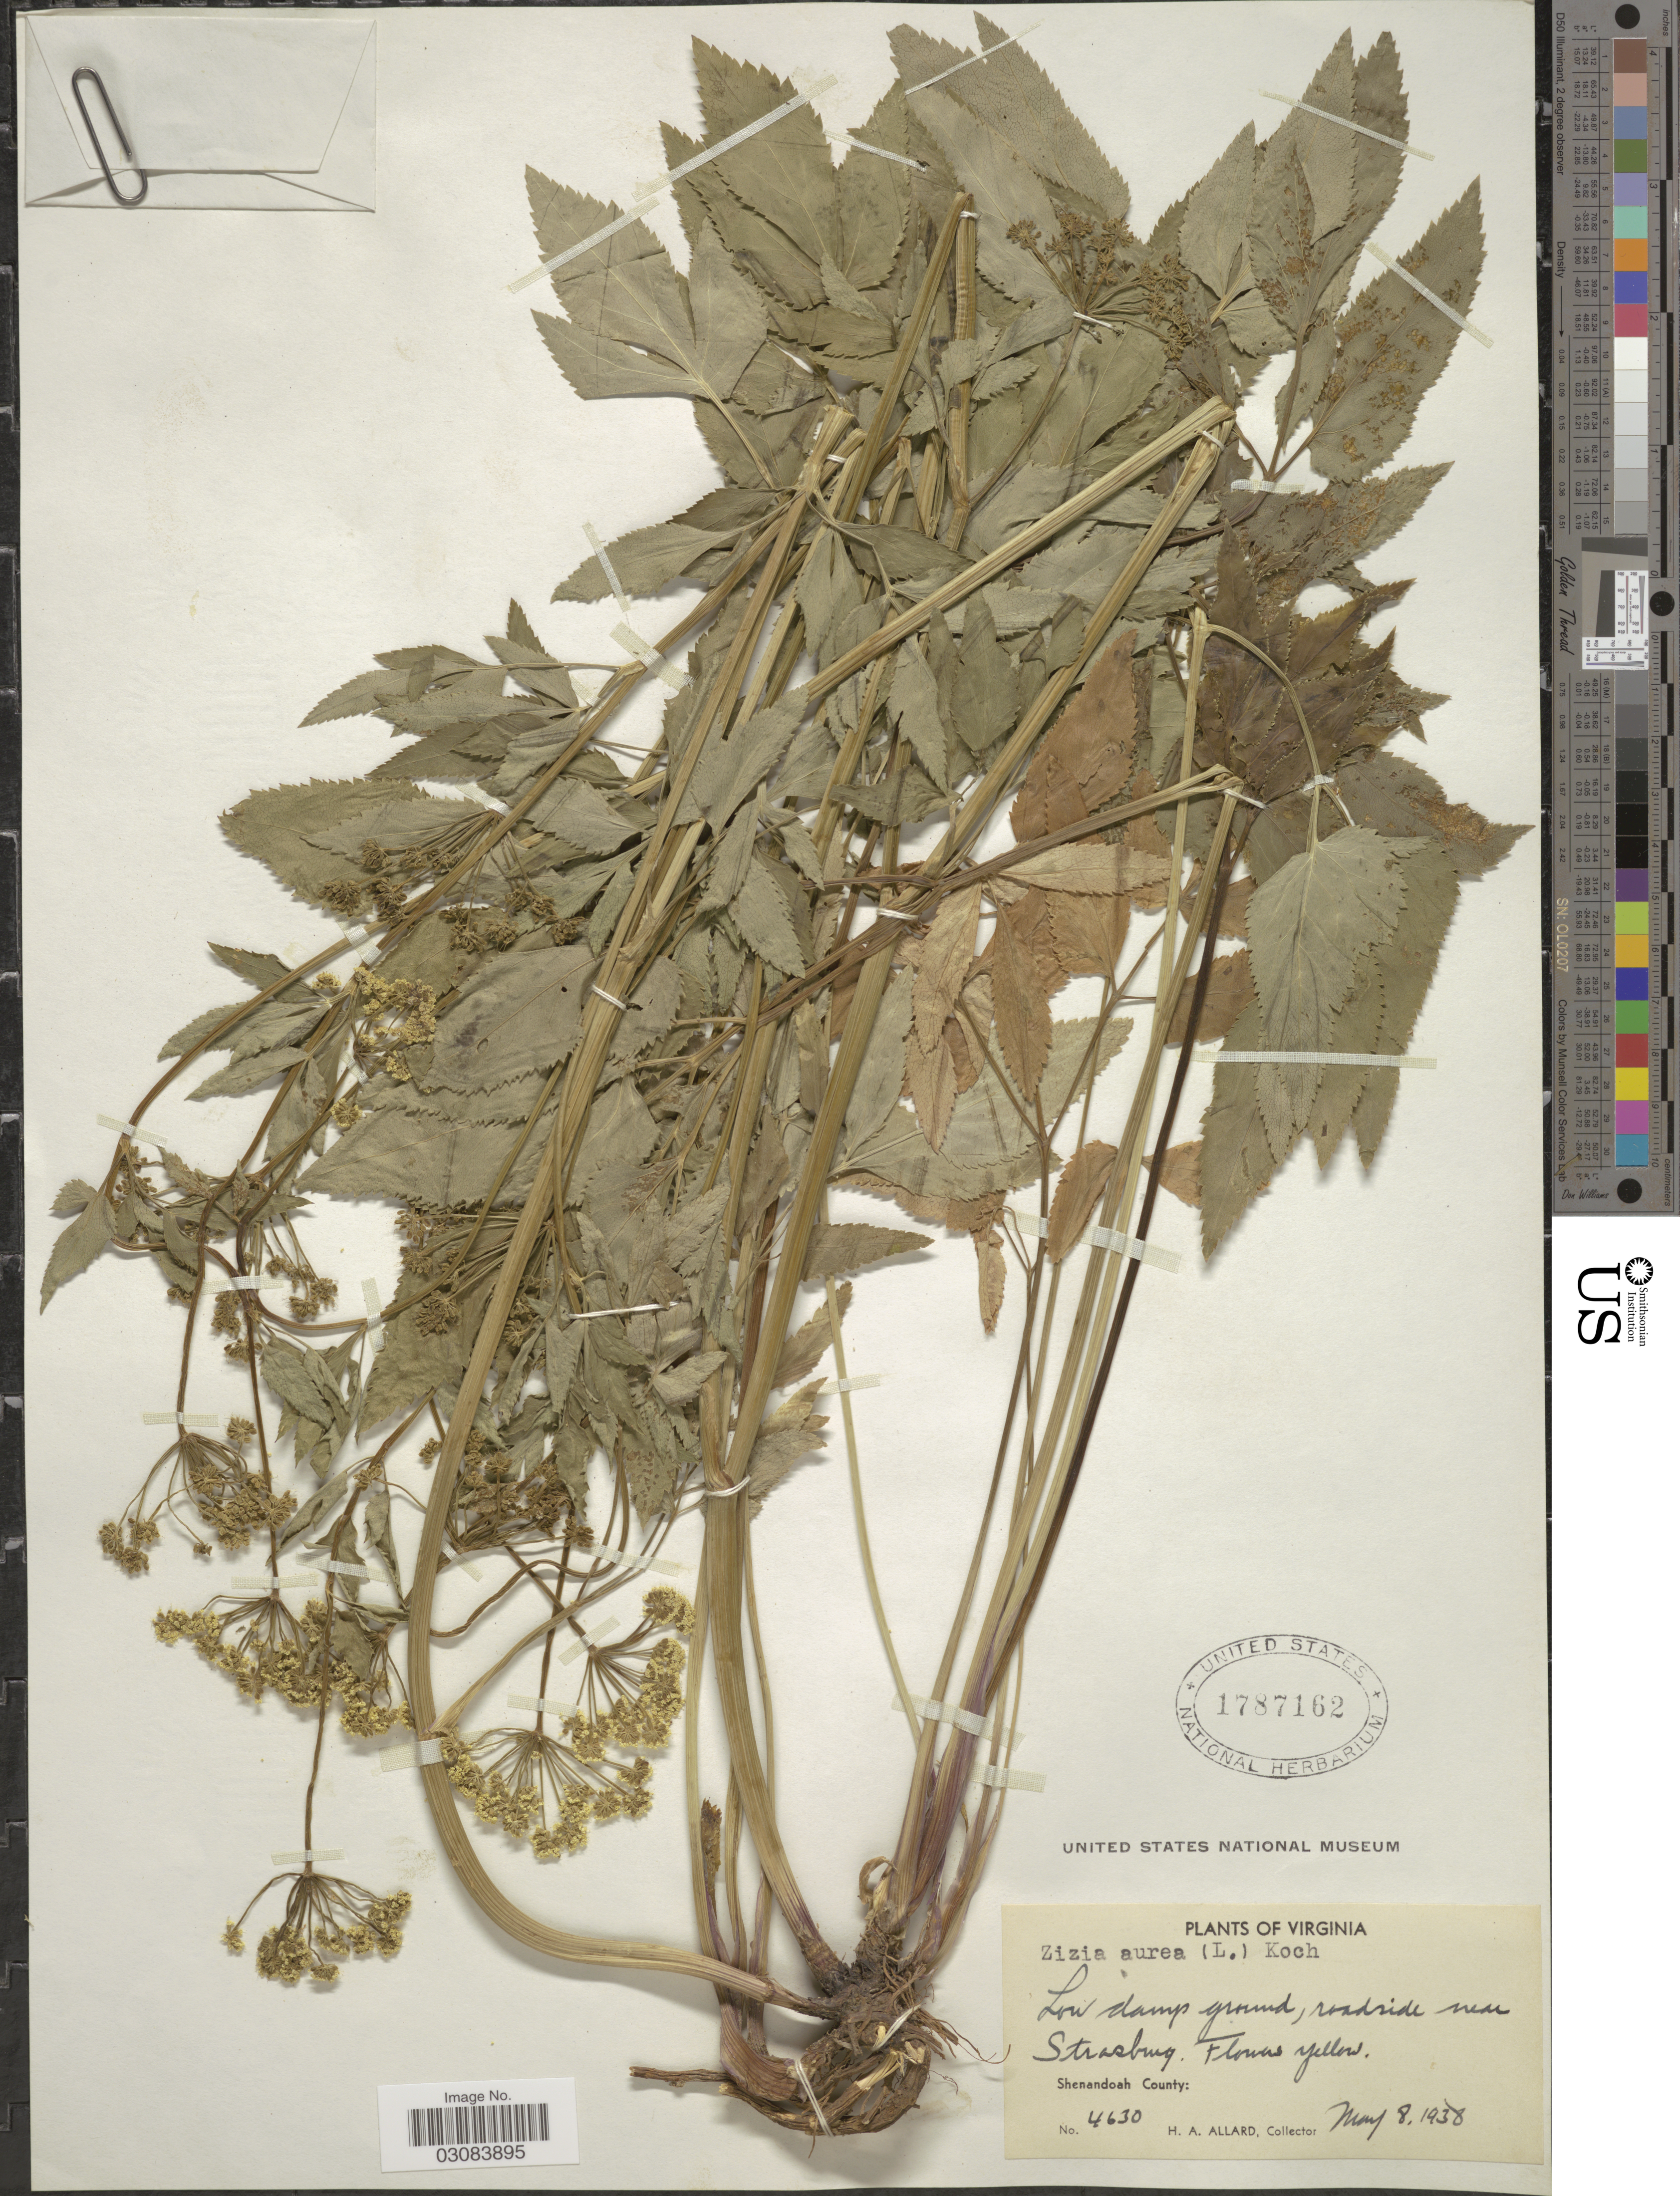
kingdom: Plantae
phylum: Tracheophyta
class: Magnoliopsida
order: Apiales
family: Apiaceae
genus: Zizia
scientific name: Zizia aurea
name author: (L.) Koch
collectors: H. A. Allard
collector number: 4630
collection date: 1938-05-08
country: United States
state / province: Virginia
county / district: Shenandoah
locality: Strasbury. Shenandoah County.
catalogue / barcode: US 1787162